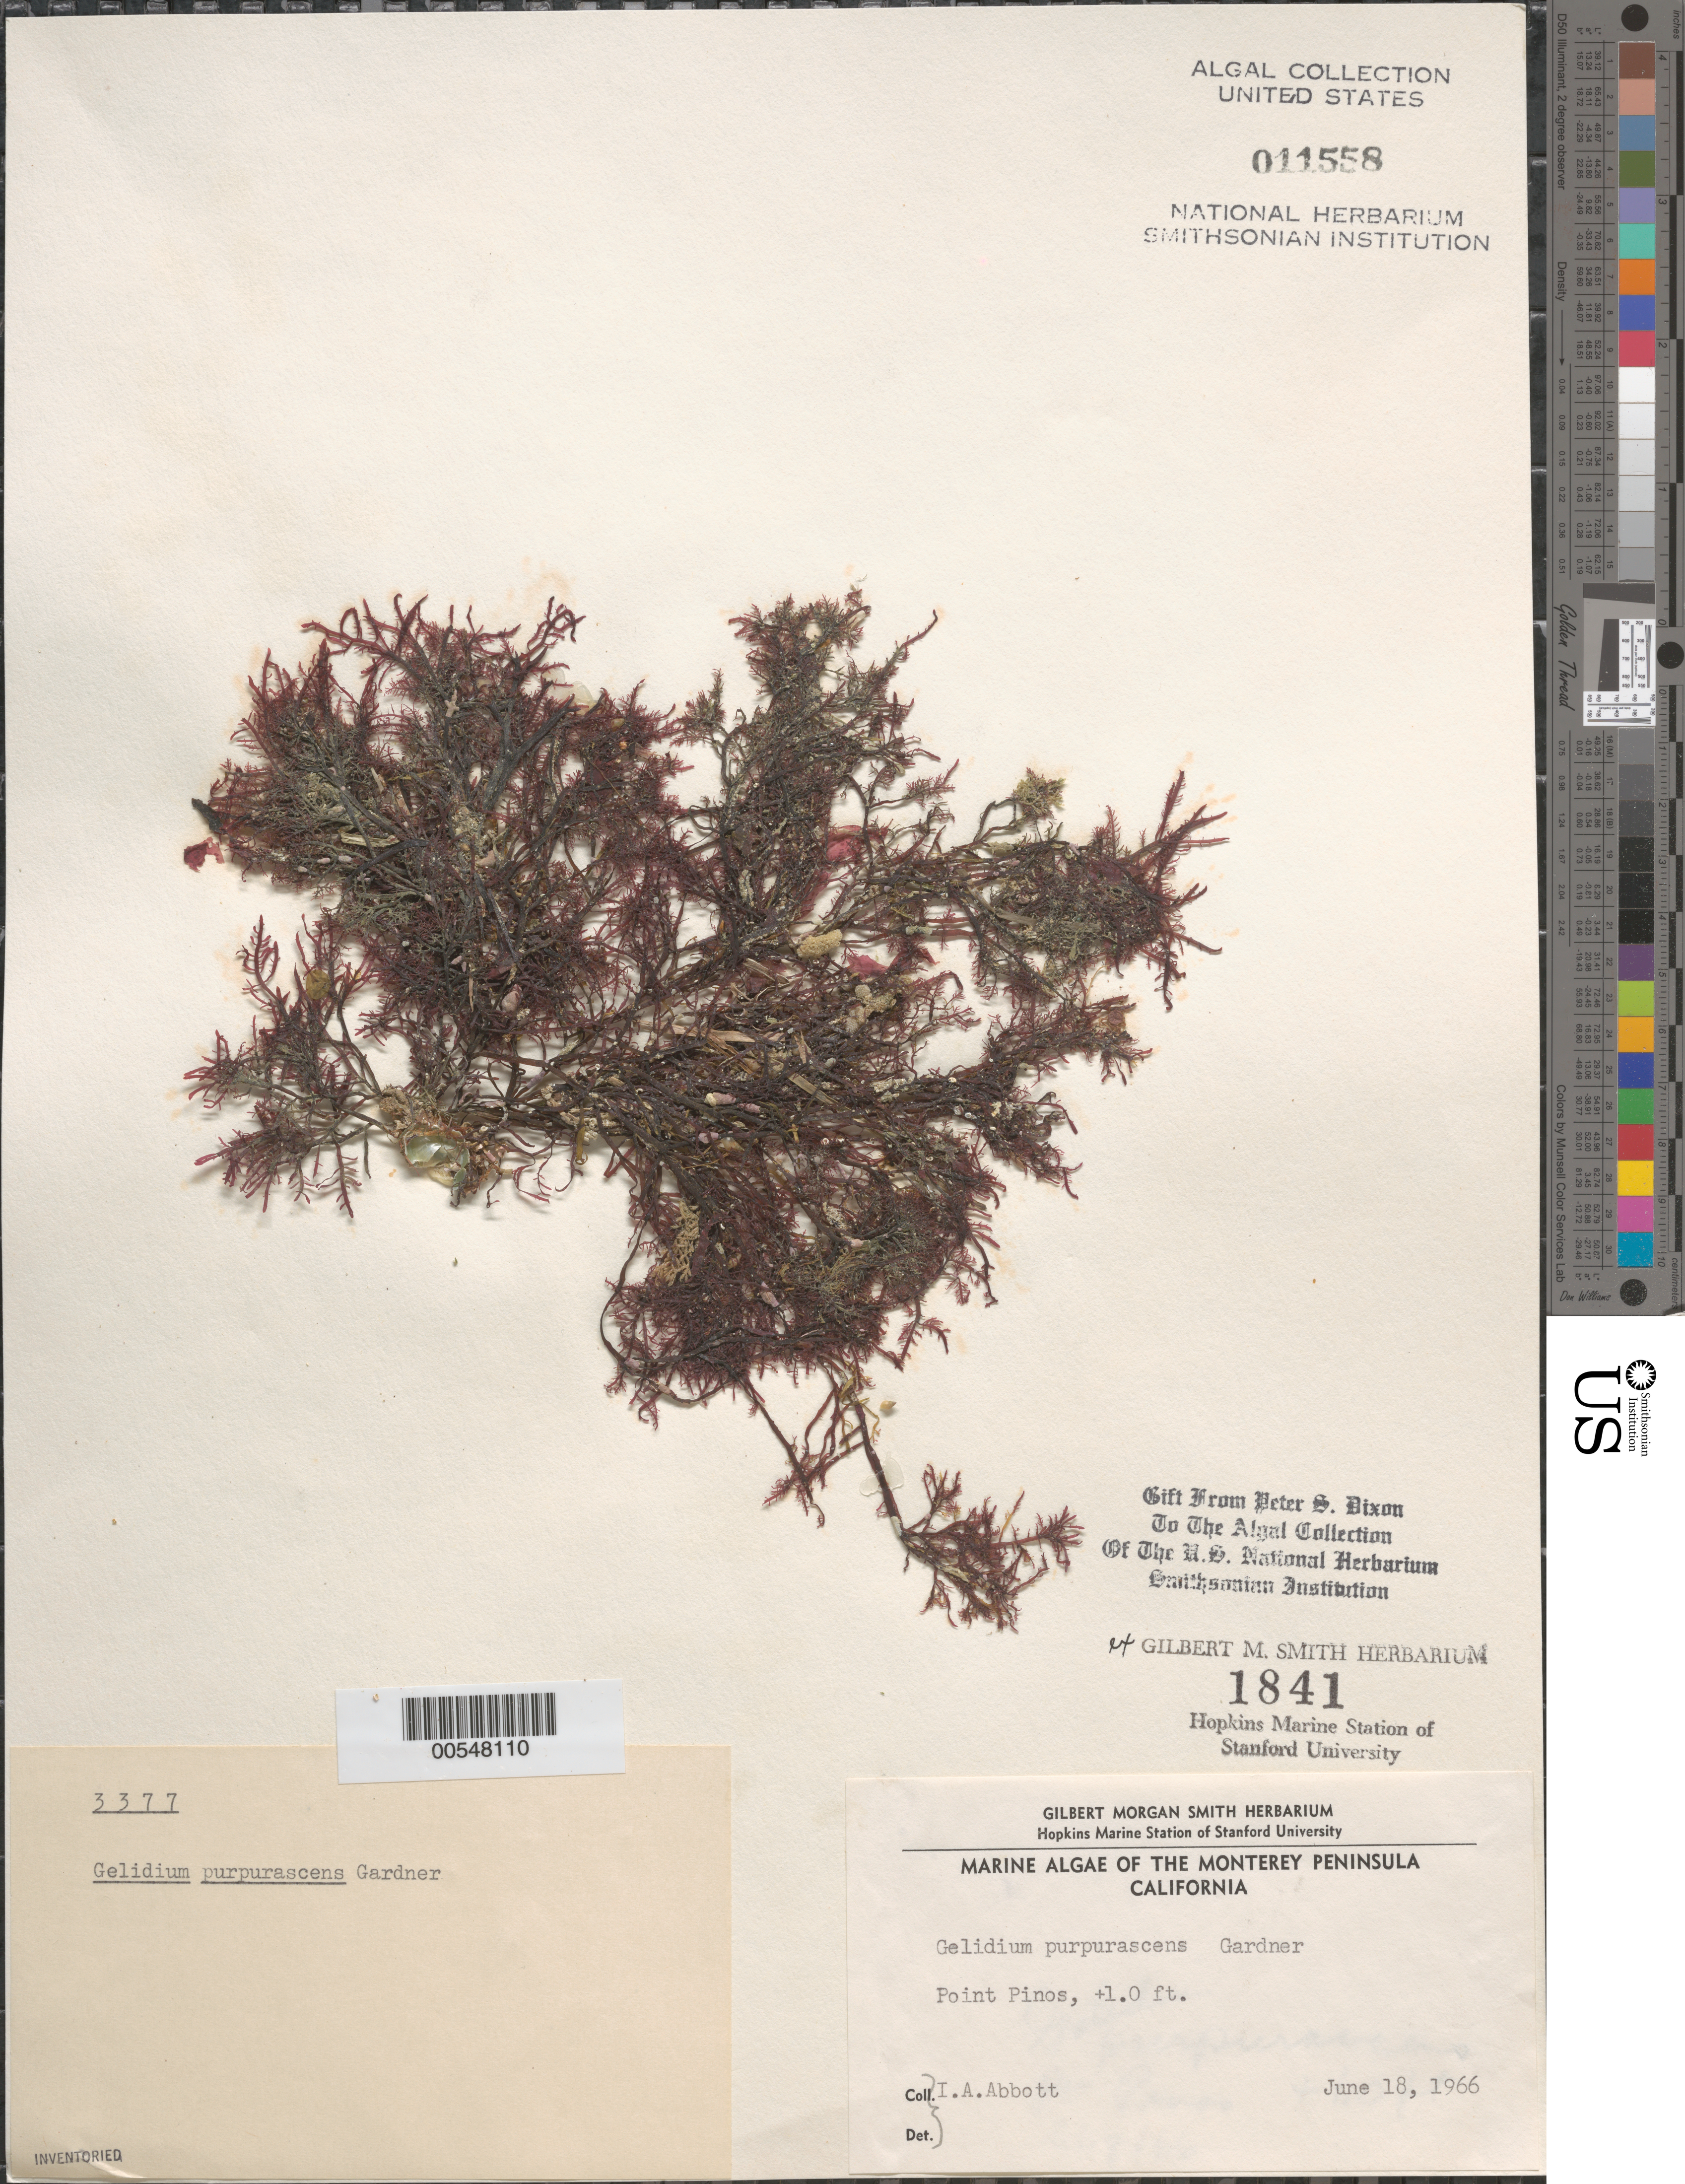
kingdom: Plantae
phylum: Rhodophyta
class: Florideophyceae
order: Gelidiales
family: Gelidiaceae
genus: Gelidium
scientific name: Gelidium purpurascens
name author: N.L. Gardner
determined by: Abbott, Isabella A.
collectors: I. A. Abbott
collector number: PSD 3377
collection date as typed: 18 Jun 1966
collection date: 1966-06-18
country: United States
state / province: California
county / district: Monterey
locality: Point Pinos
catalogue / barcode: US 11558